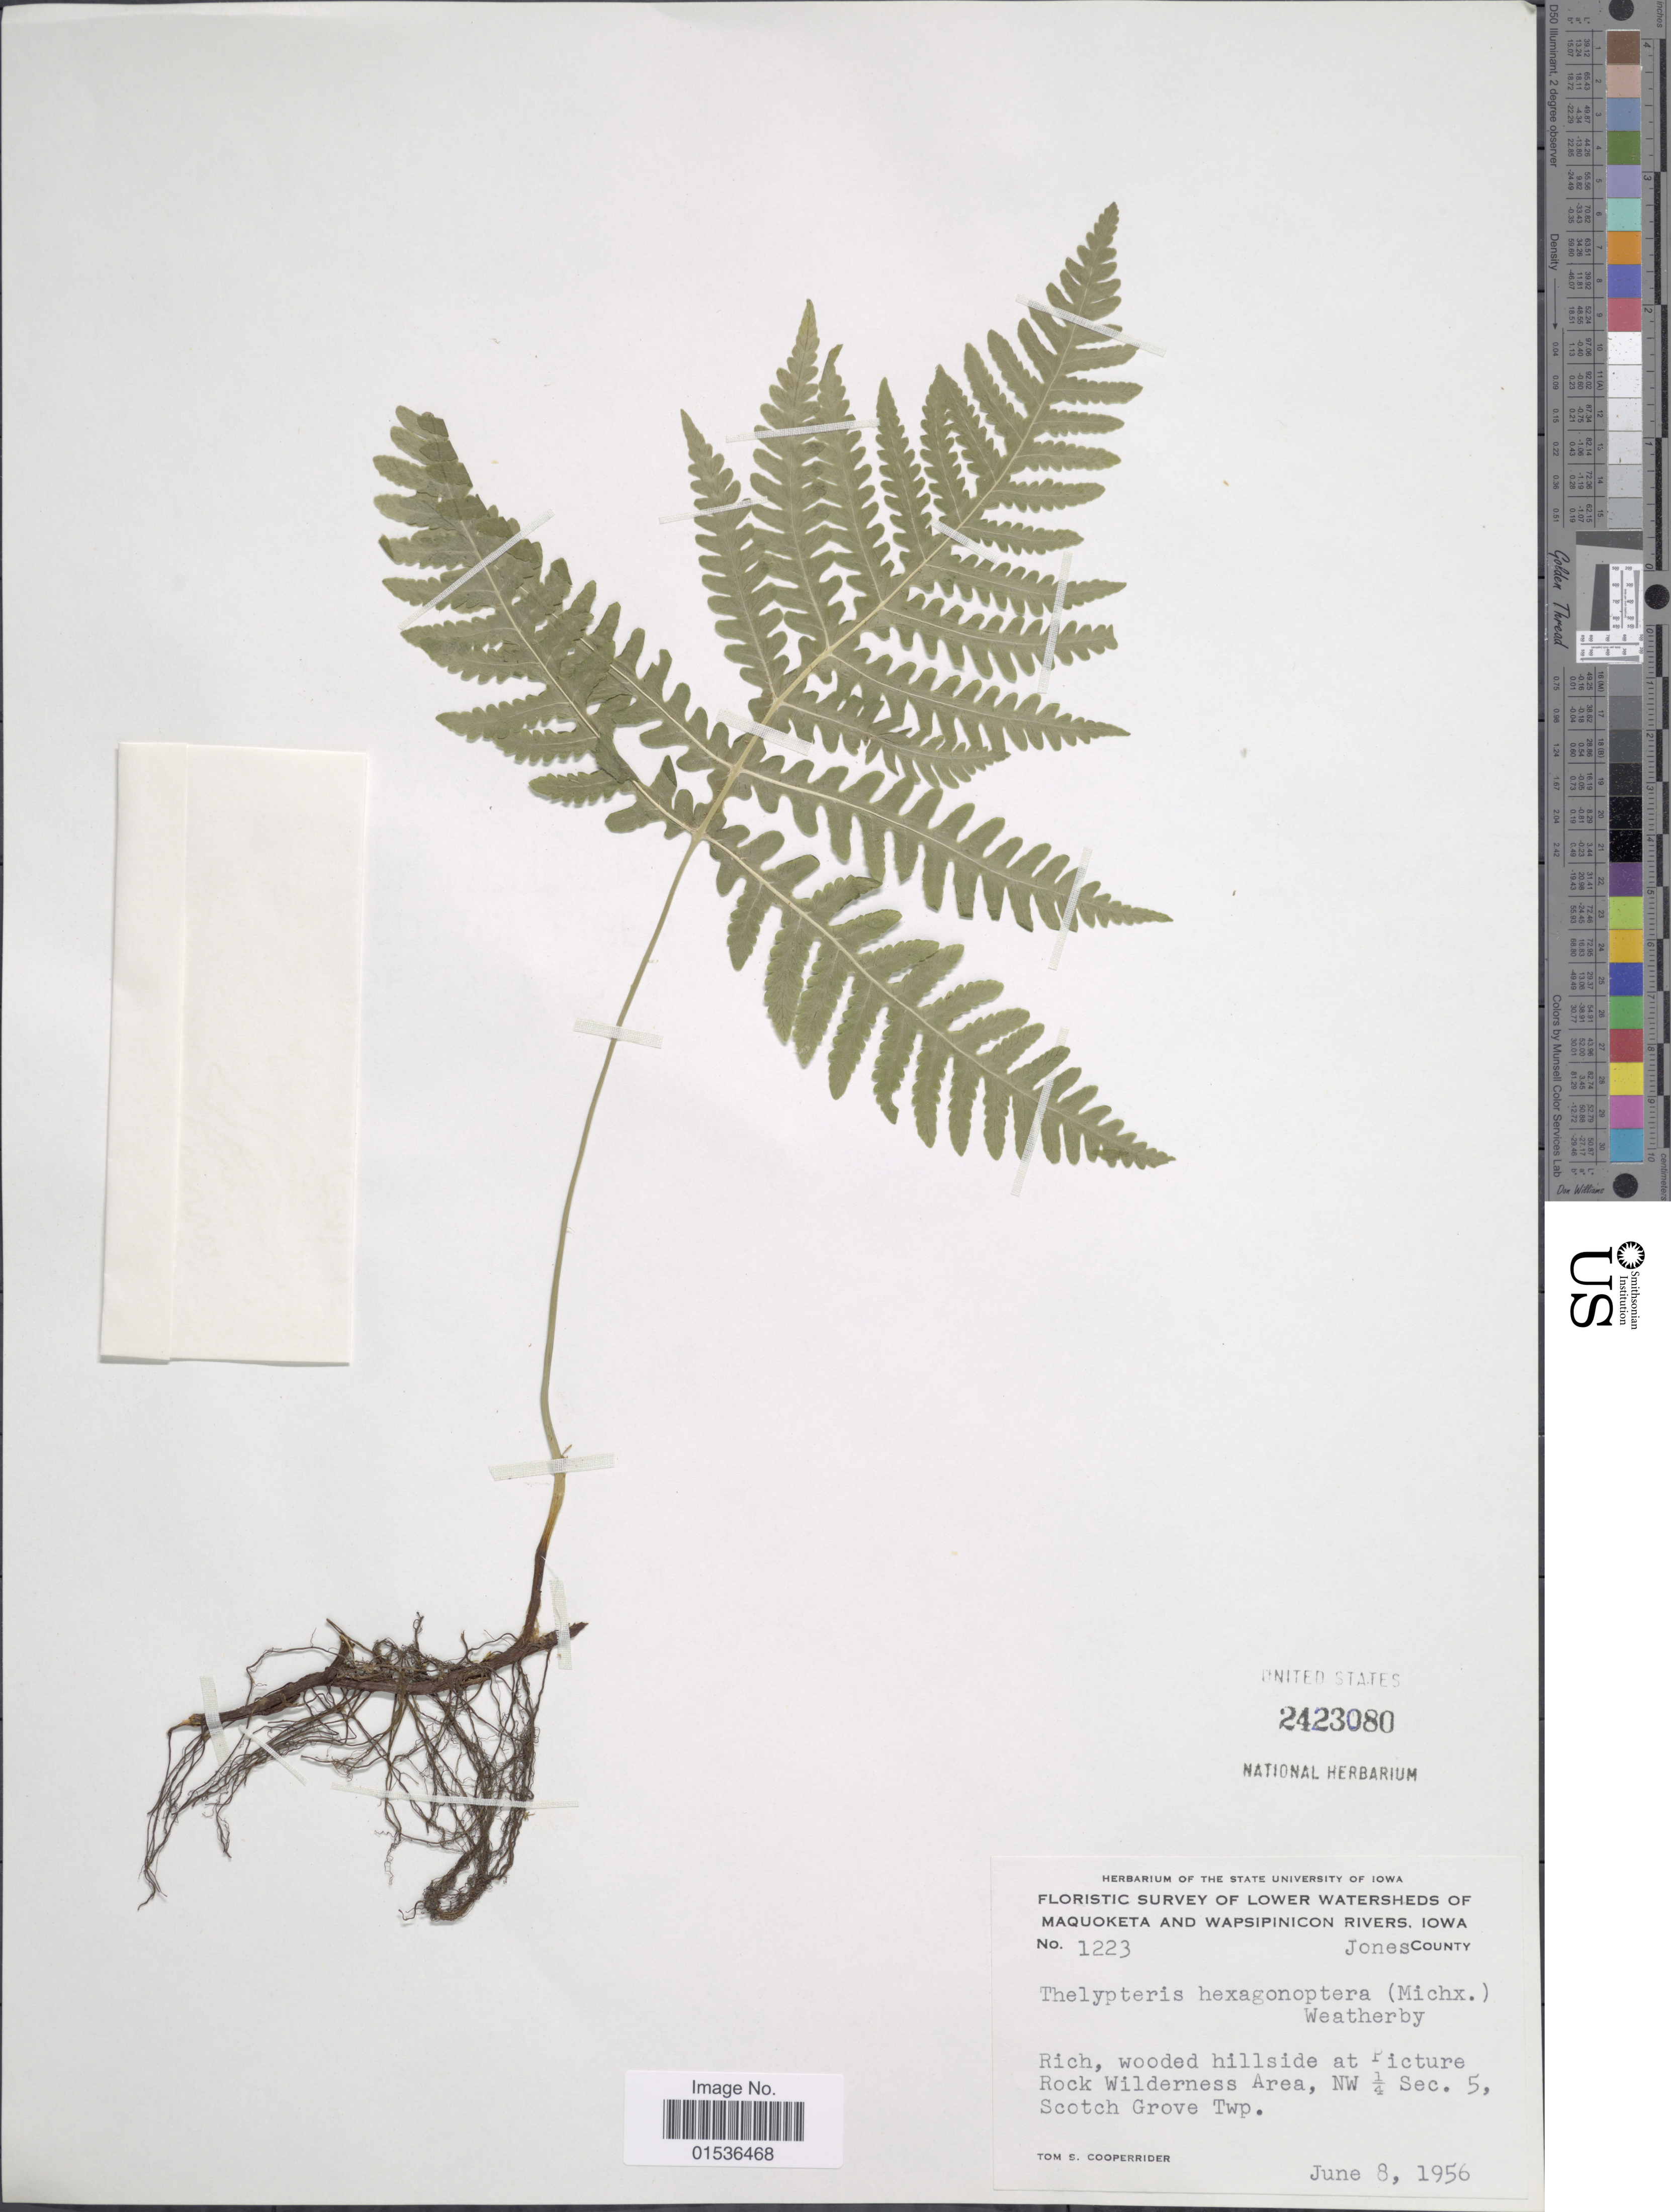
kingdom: Plantae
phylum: Tracheophyta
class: Polypodiopsida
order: Polypodiales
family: Thelypteridaceae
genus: Phegopteris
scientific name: Phegopteris hexagonoptera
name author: (Michx.) Fée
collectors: T. S. Cooperrider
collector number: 1223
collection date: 1956-06-08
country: United States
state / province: Iowa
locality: Lower watershed of Maquoketa and Wasipinicon Rivers, Iowa, Jones County. Rock Wilderness Area, NW ¼ Sec/ 5 scotch Grove Twp.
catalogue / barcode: US 2423080